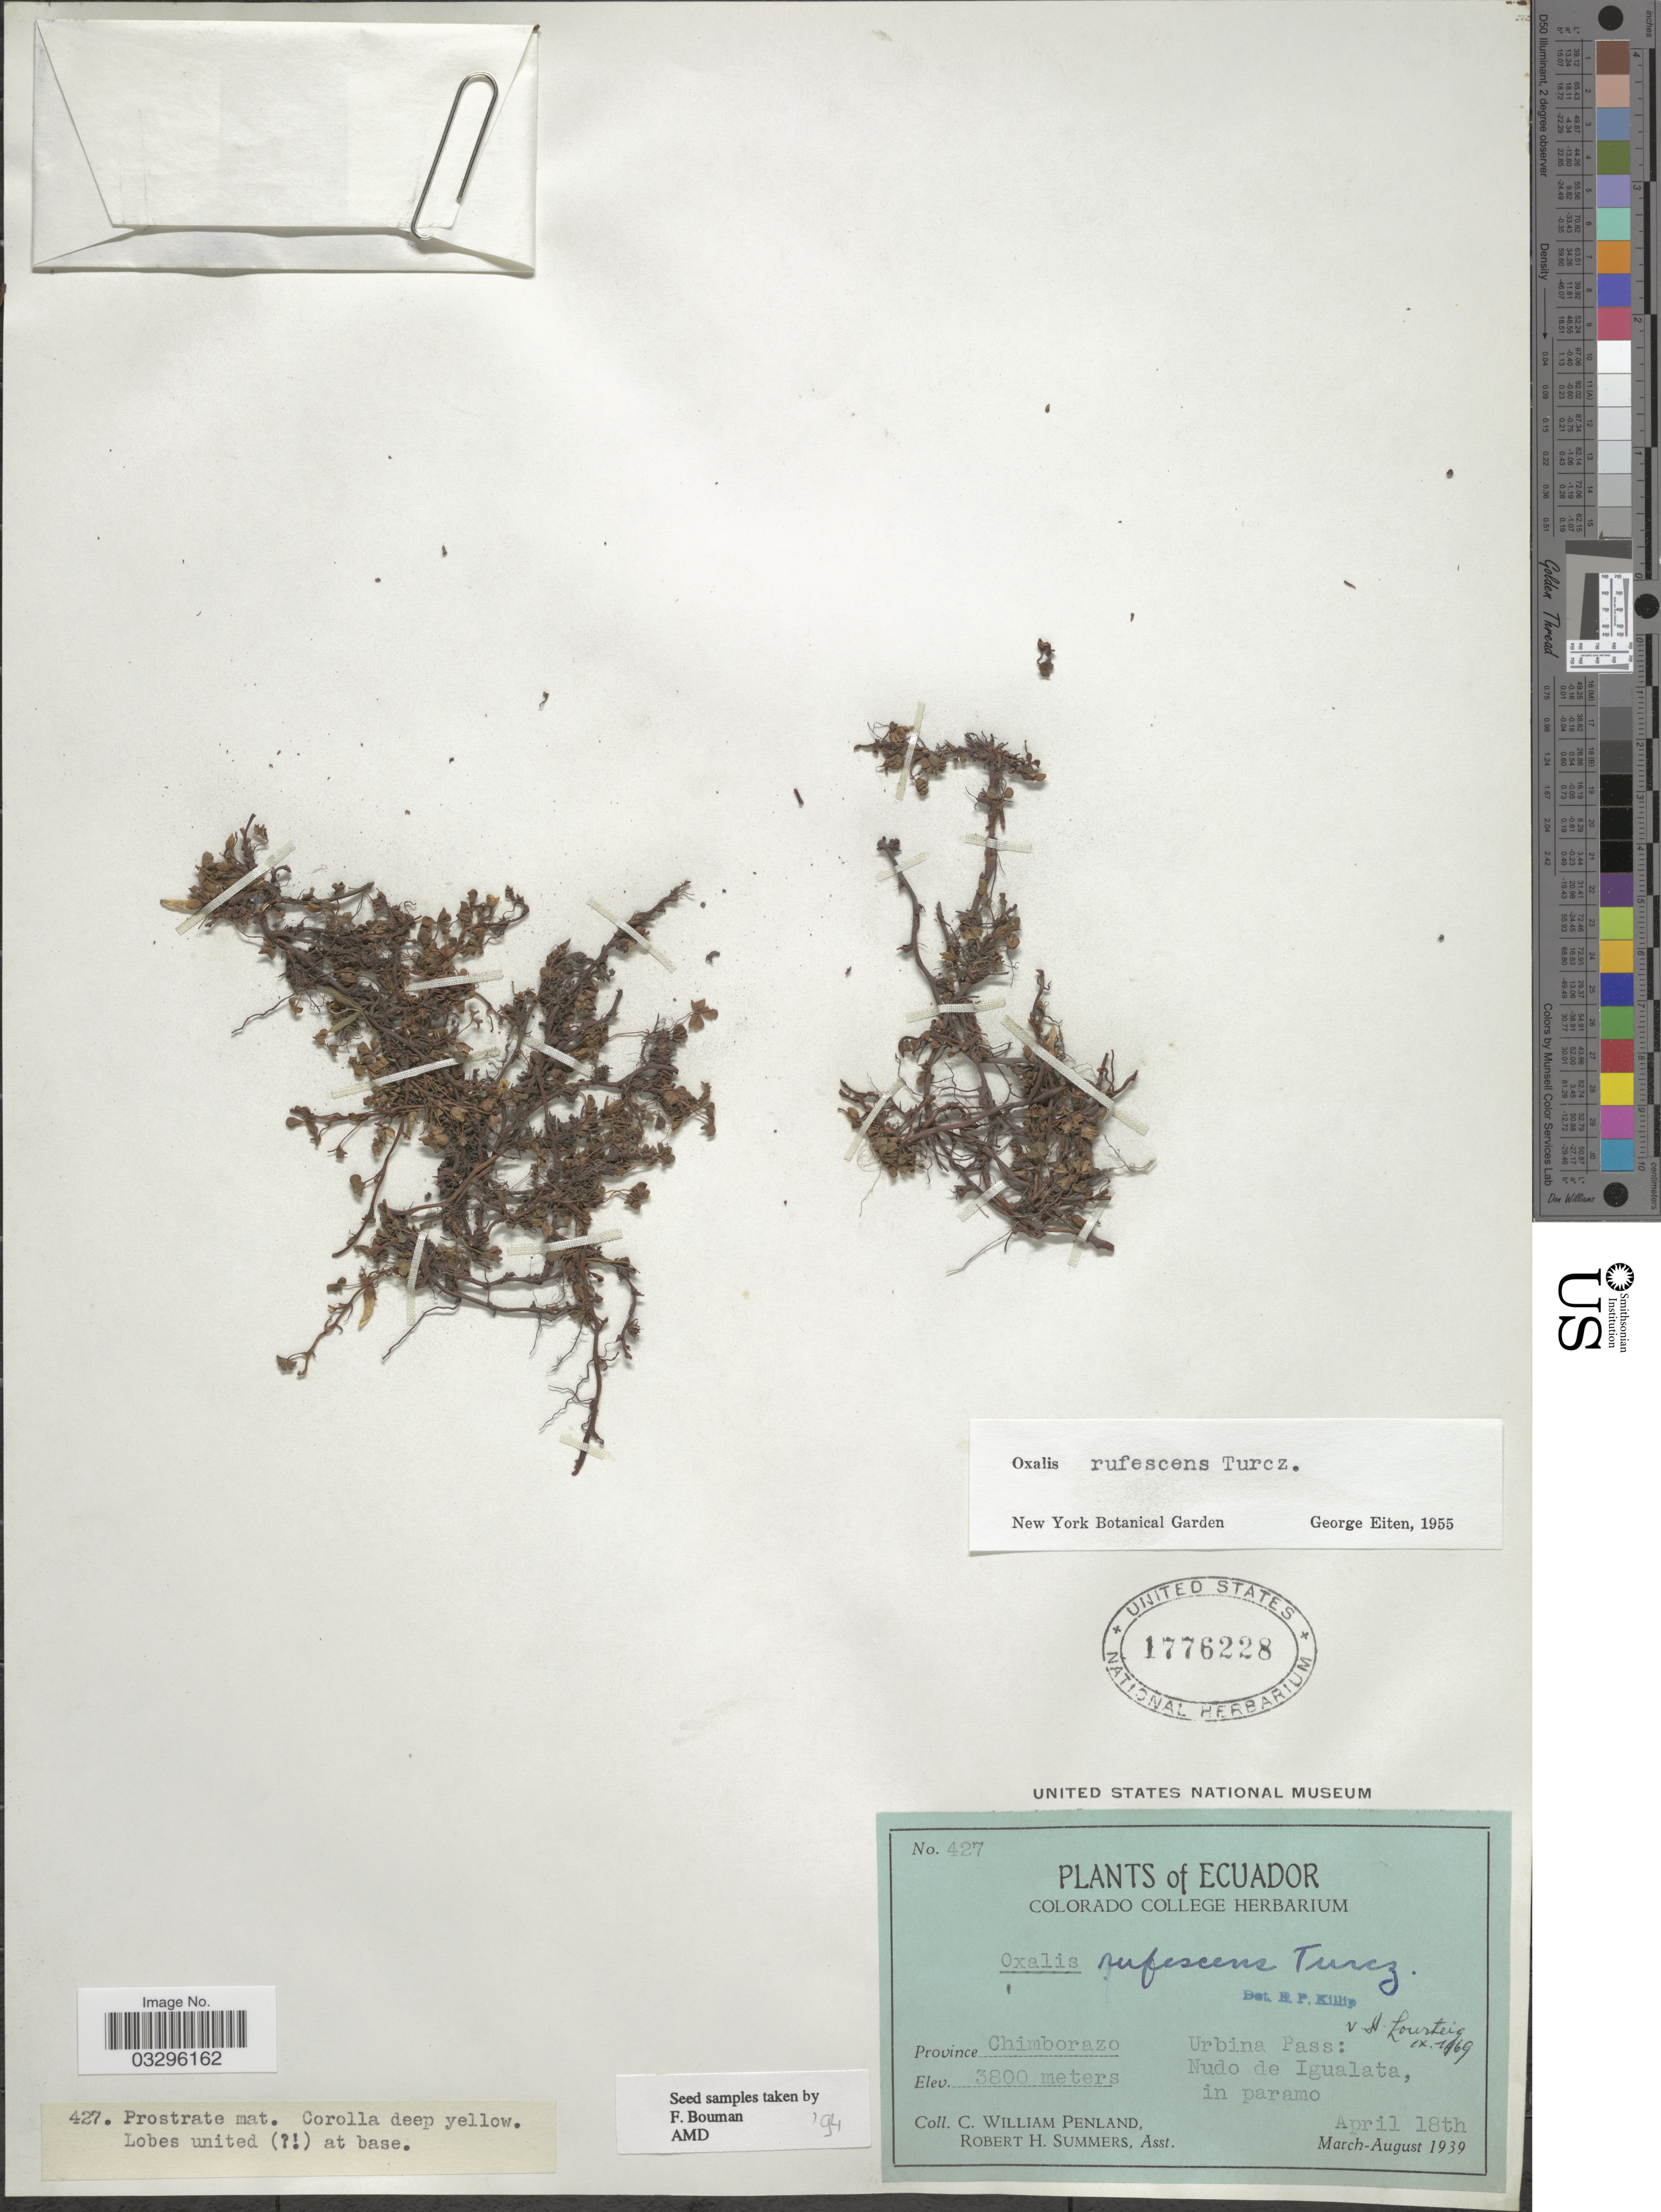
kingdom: Plantae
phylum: Tracheophyta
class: Magnoliopsida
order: Oxalidales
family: Oxalidaceae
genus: Oxalis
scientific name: Oxalis rufescens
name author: Willd. ex Zucc.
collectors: C. W. Penland & R. Summers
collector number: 427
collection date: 1939-04-18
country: Ecuador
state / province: Chimborazo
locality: Urbina Pass: Nudo de Igualata, in paramo.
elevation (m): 3800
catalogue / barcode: US 1776228